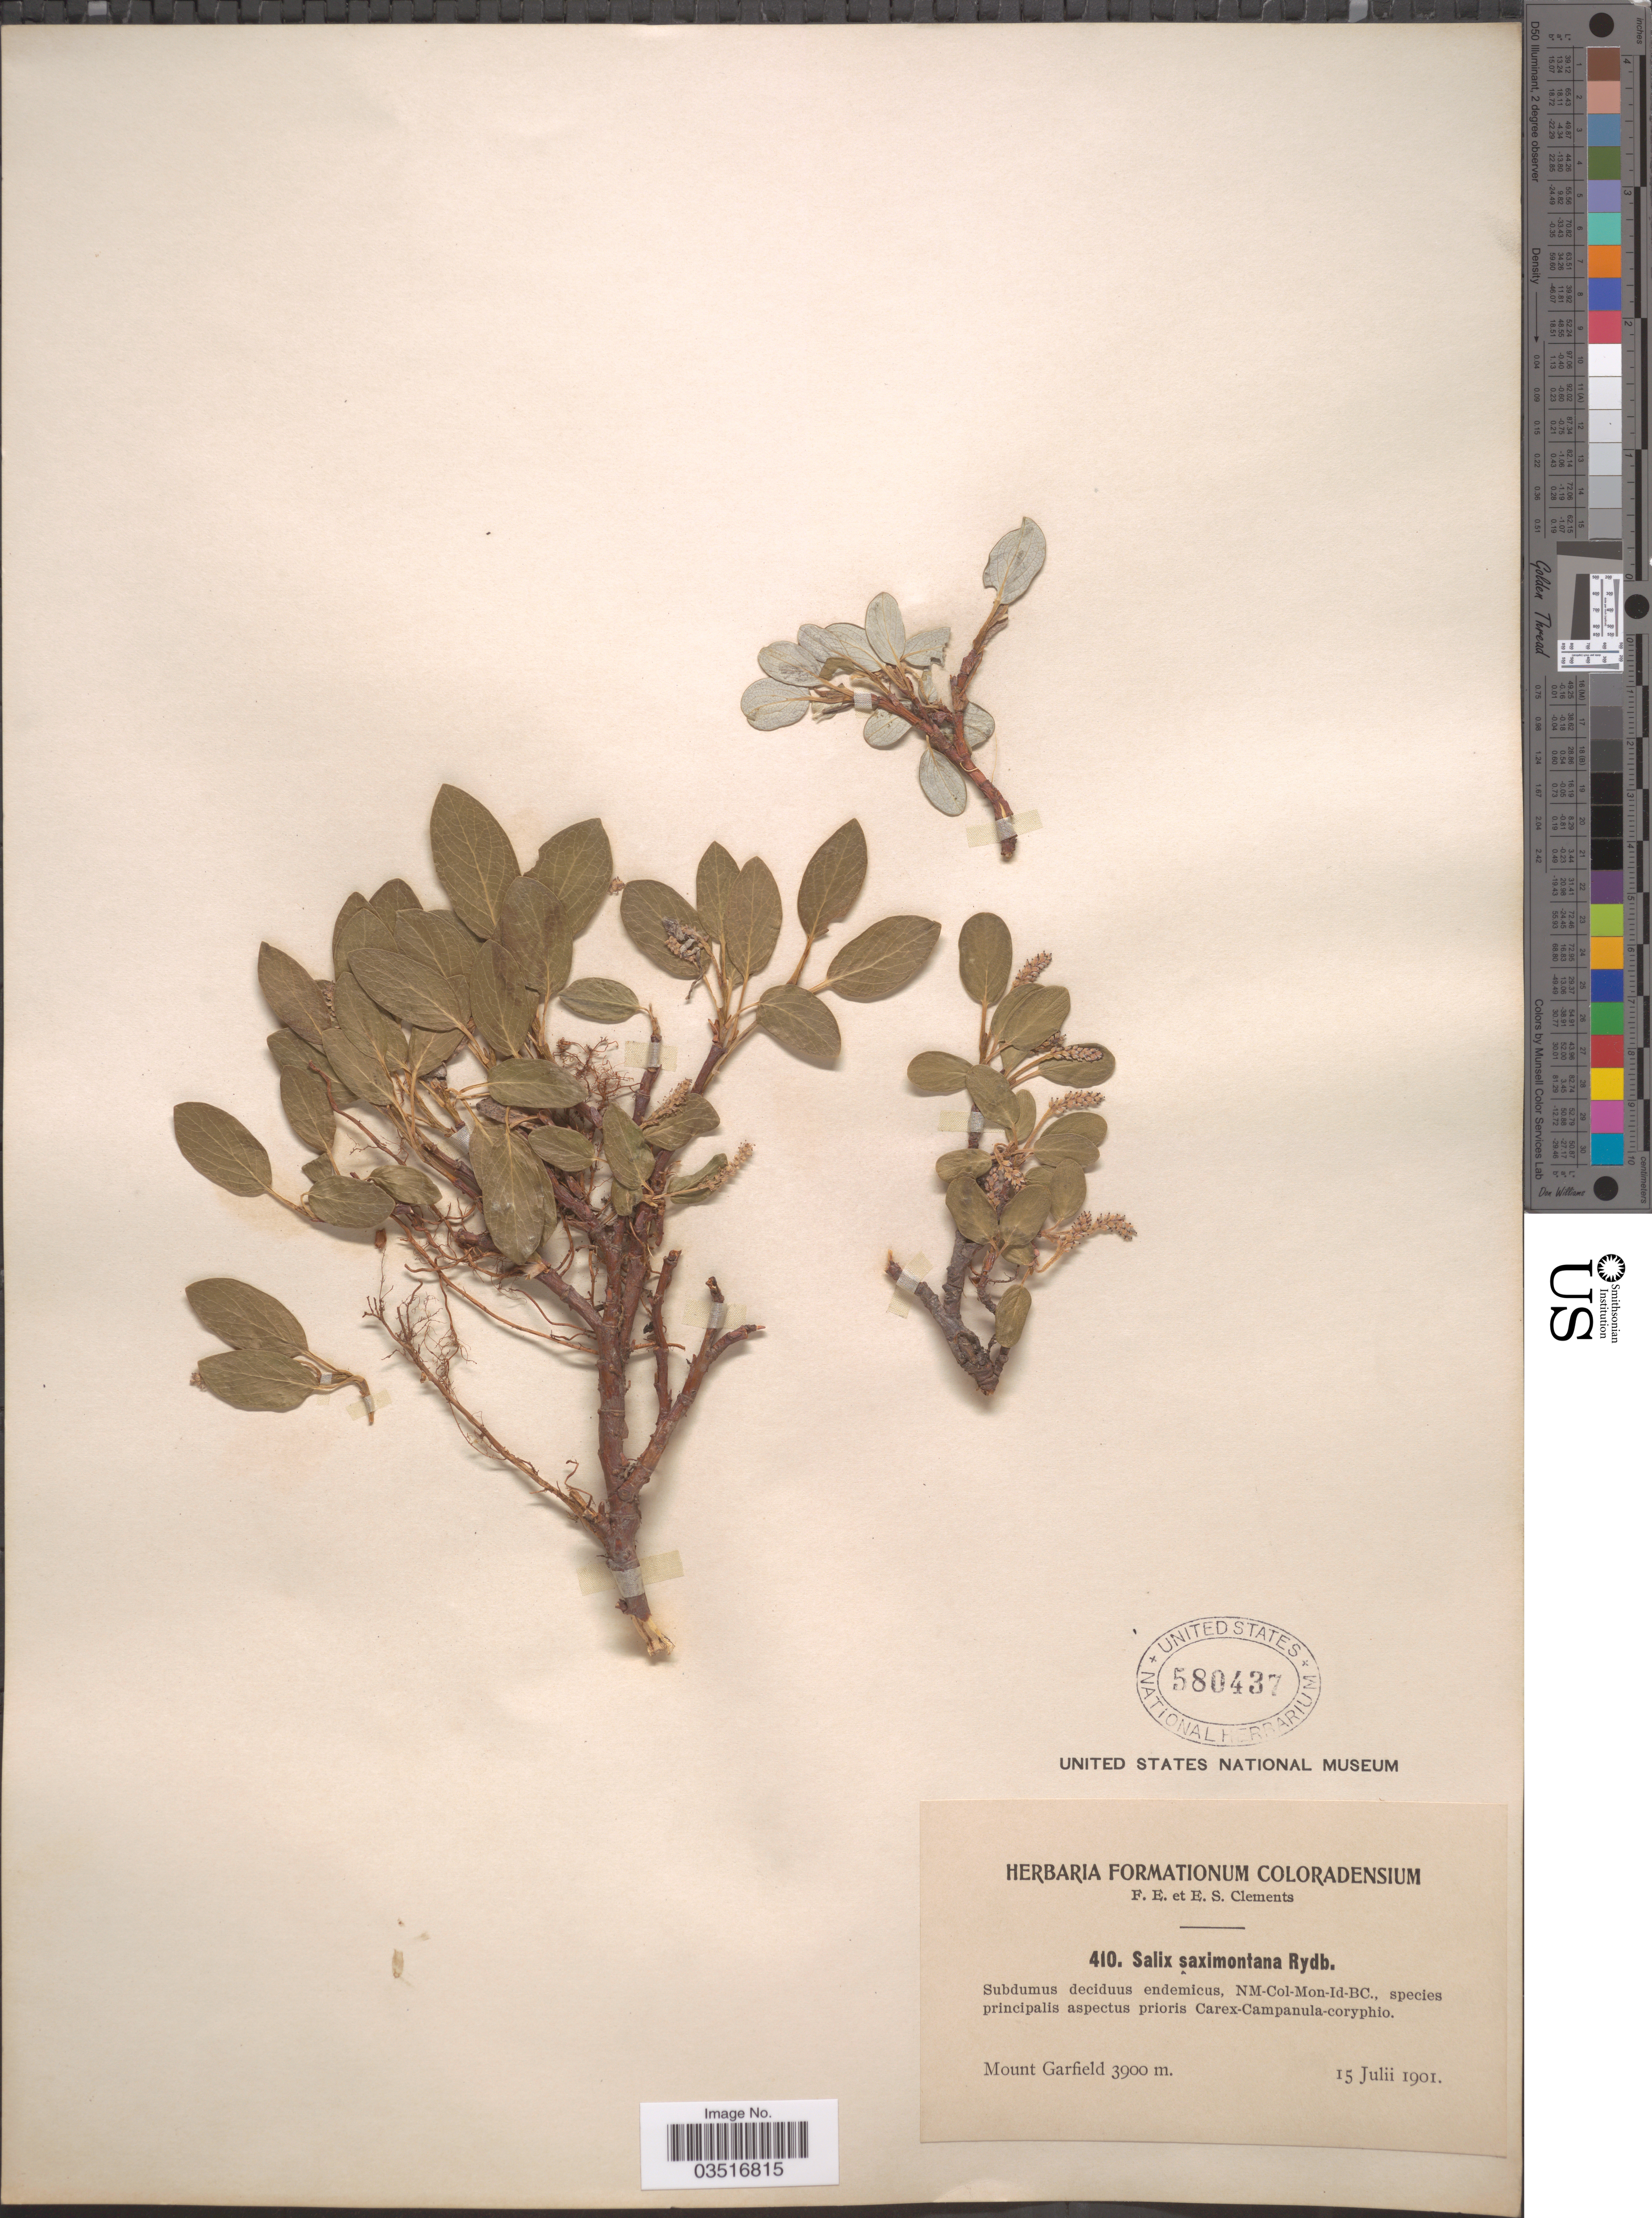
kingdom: Plantae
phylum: Tracheophyta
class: Magnoliopsida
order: Malpighiales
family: Salicaceae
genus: Salix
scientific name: Salix saximontana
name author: Rydb.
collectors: F. E. Clements & E. S. Clements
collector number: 410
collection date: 1901-07-15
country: United States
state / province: Colorado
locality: Mount Garfield.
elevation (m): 3900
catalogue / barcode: US 580437